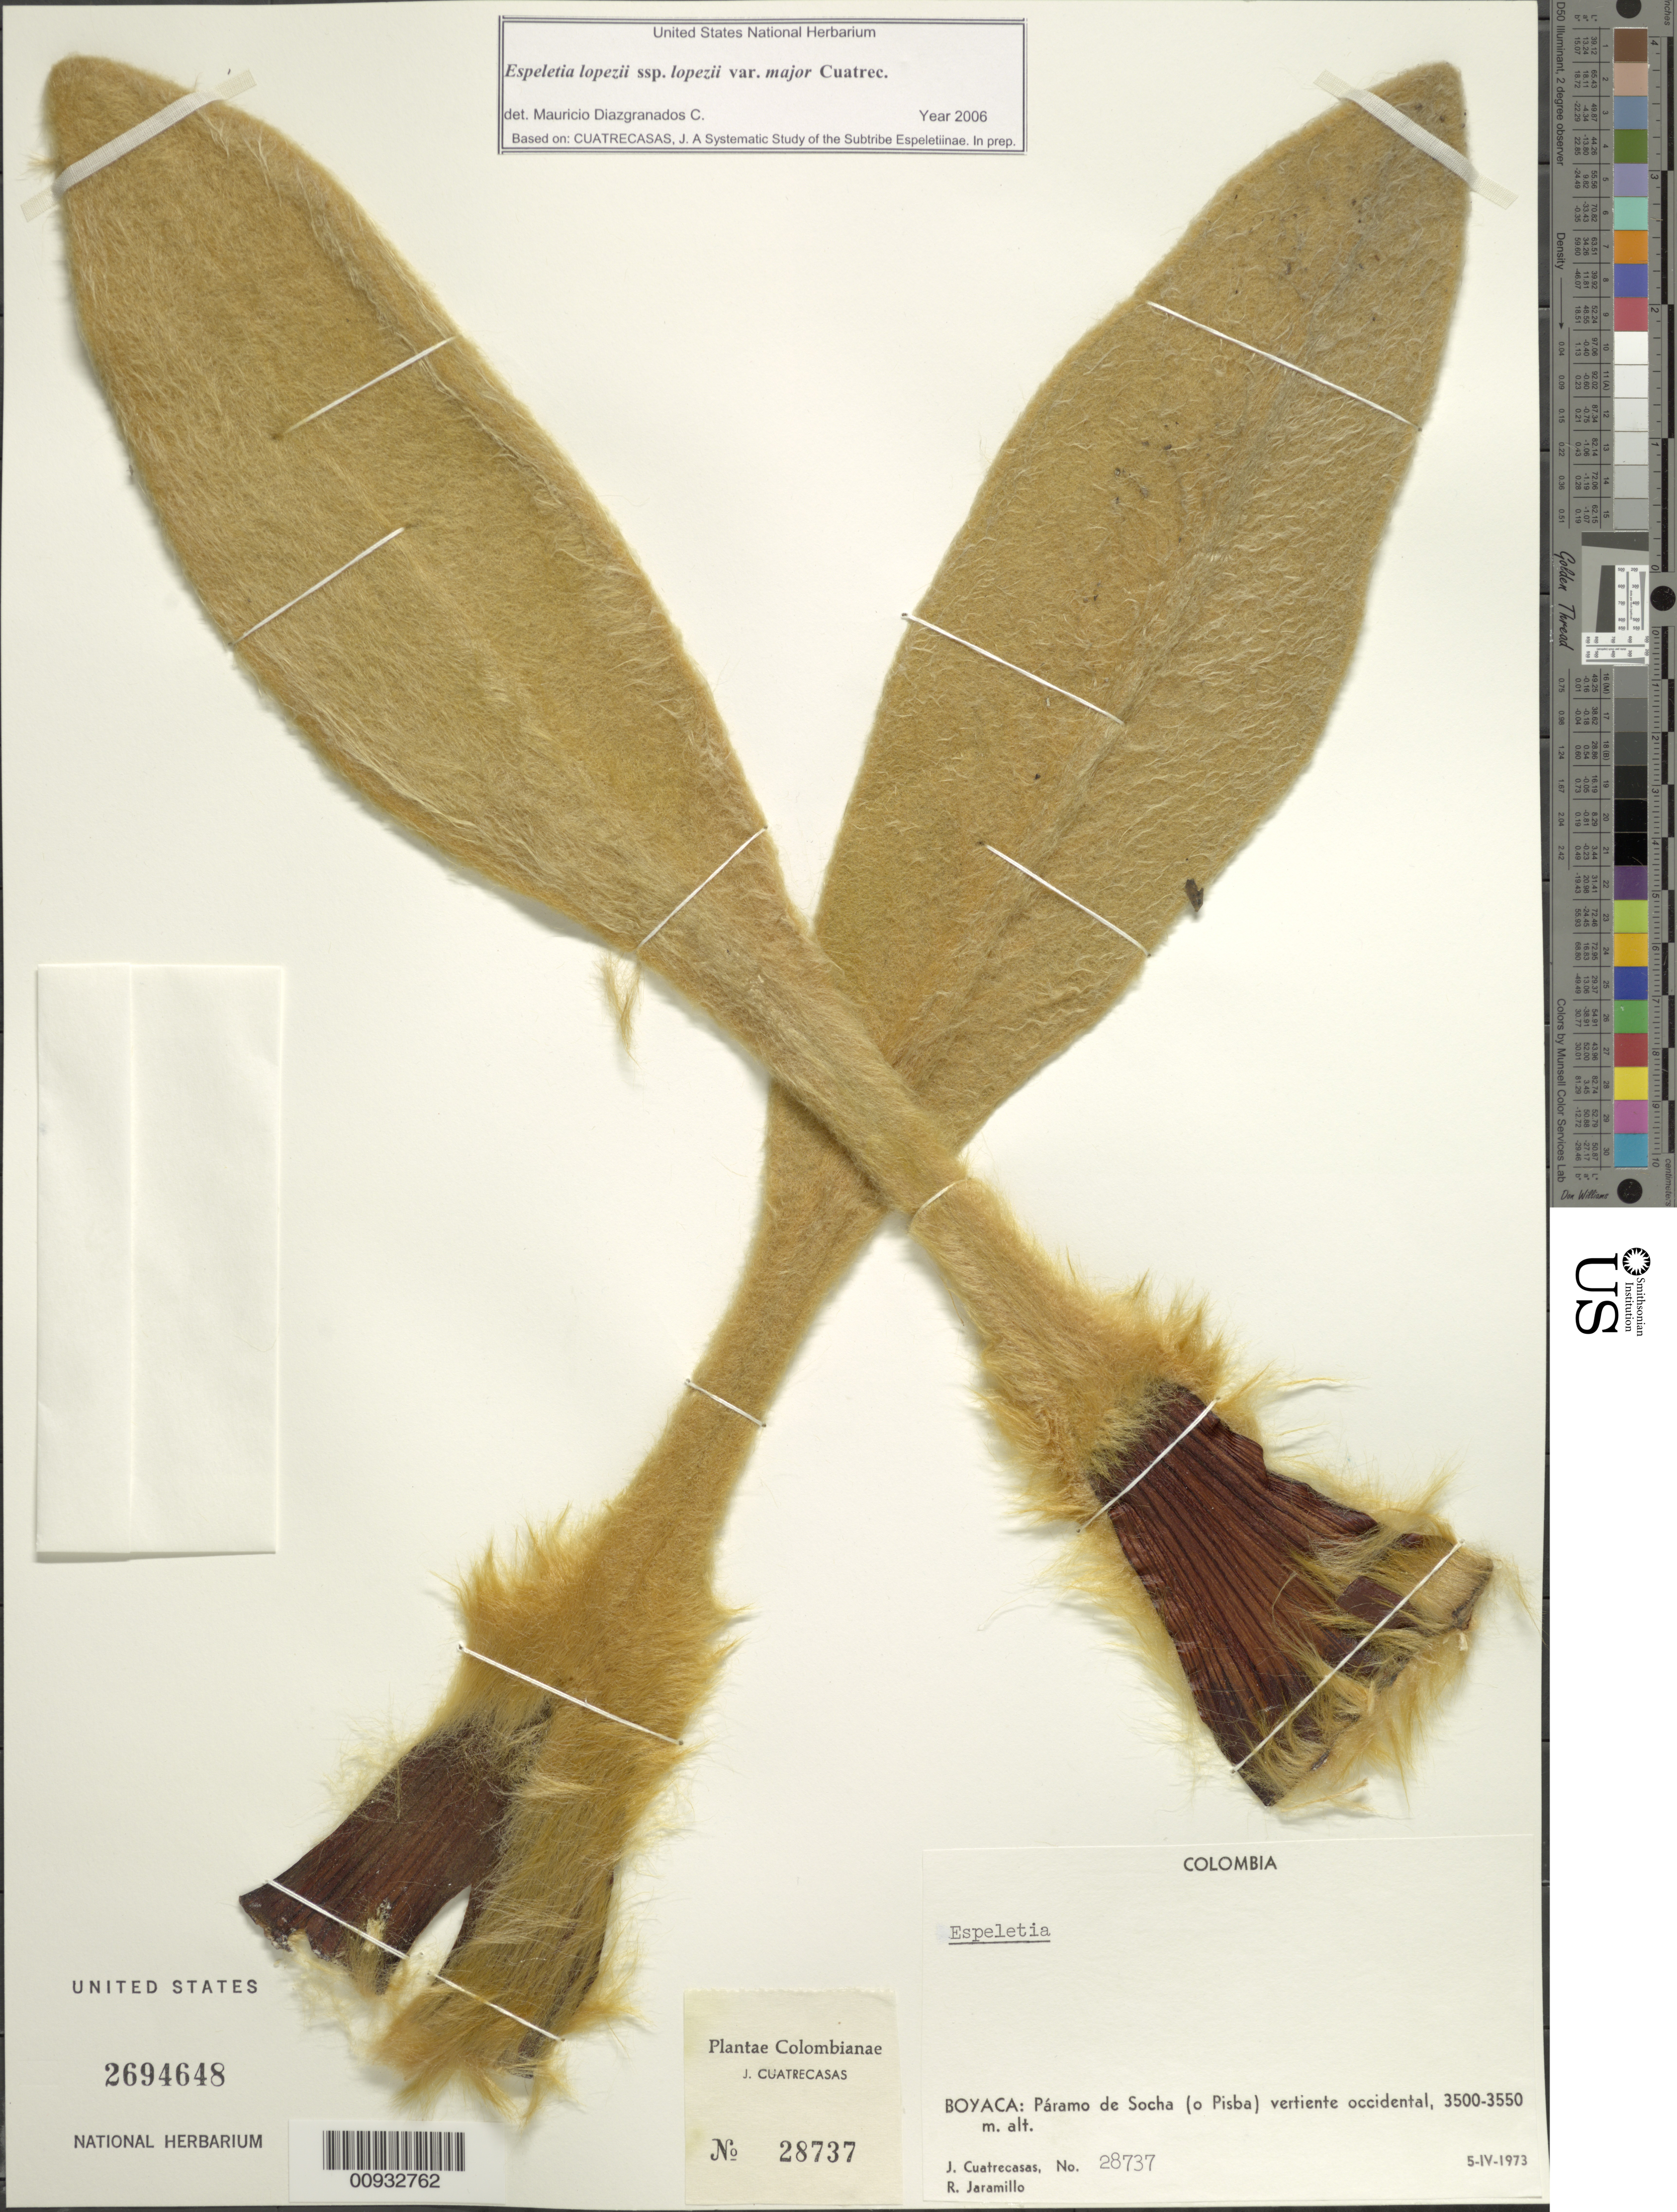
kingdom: Plantae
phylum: Tracheophyta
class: Magnoliopsida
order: Asterales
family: Asteraceae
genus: Espeletia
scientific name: Espeletia lopezii var. major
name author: Cuatrec.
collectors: J. Cuatrecasas & R. Jaramillo M.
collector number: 28737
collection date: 1973-04-05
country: Colombia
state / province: Boyacá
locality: Paramo de Socha (o Pisba) vertiente occidental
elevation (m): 3500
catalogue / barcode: US 2694648